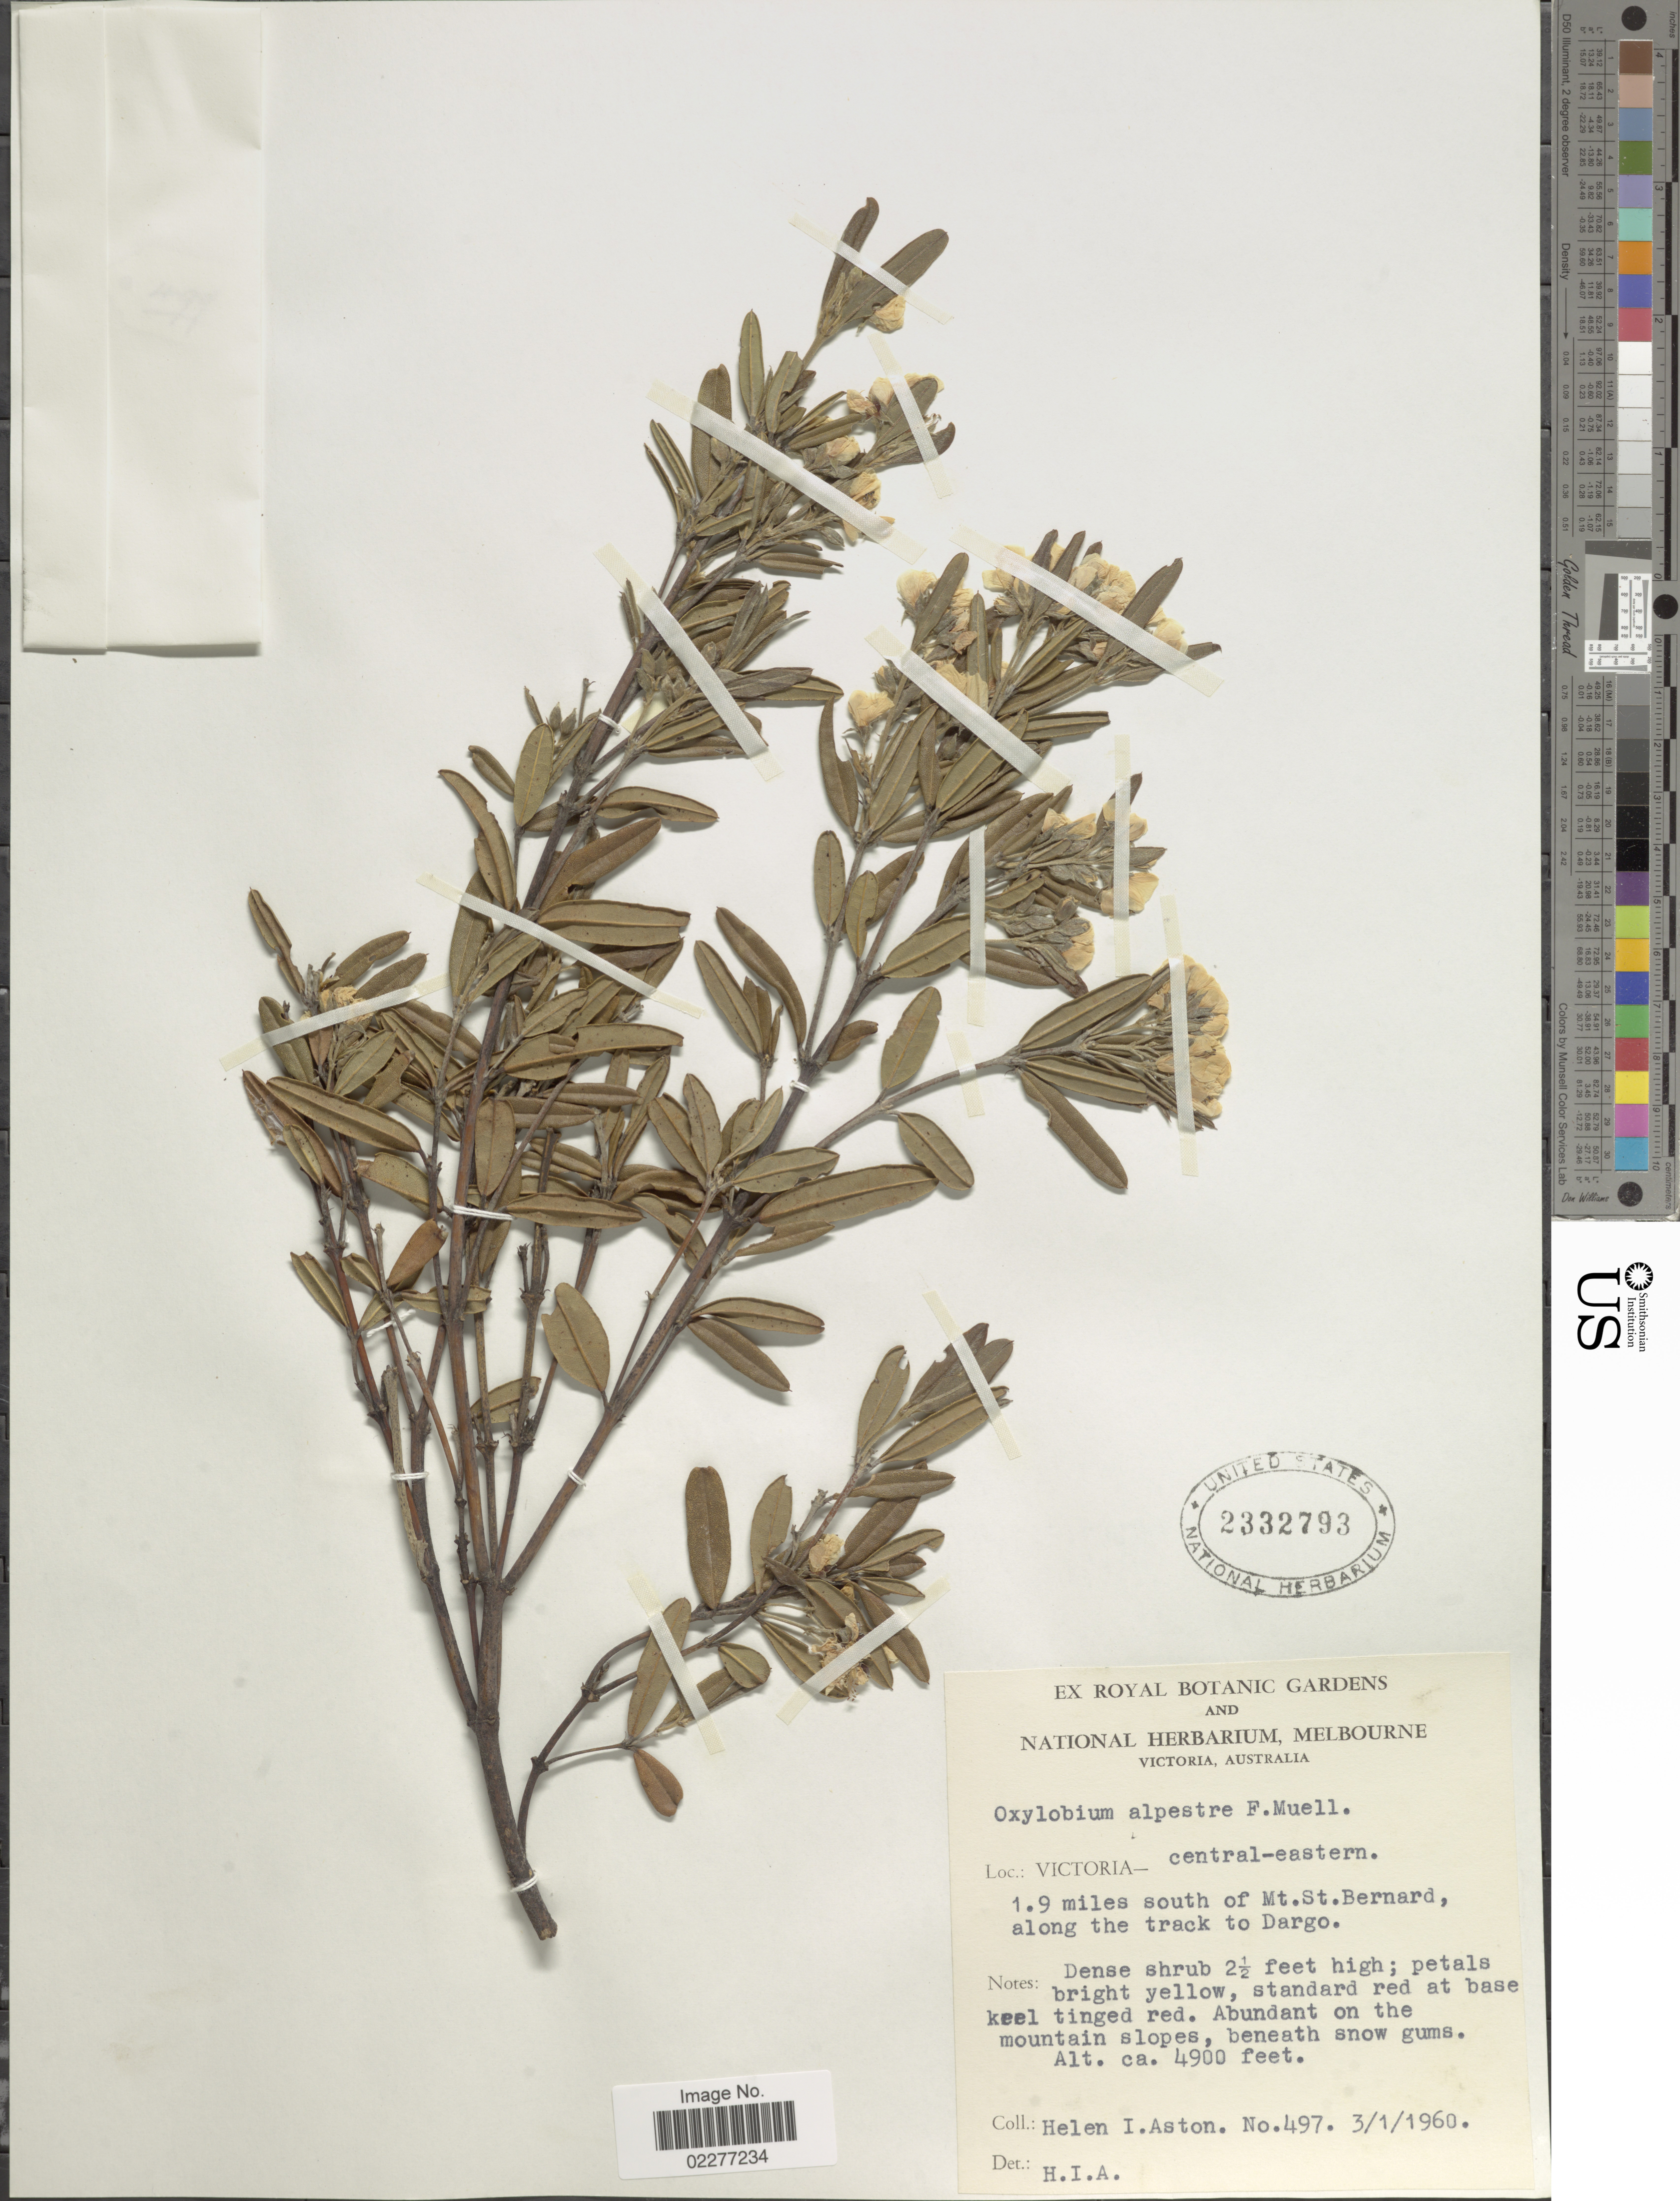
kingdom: Plantae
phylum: Tracheophyta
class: Magnoliopsida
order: Fabales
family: Fabaceae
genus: Oxylobium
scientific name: Oxylobium alpestre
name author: F. Muell.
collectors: H. I. Aston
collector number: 497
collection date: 1960-01-03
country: Australia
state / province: Victoria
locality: Victoria - central-eastern. 1.9 miles south of Mt St Bernard, along the track to Dargo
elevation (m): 1494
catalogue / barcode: US 2332793